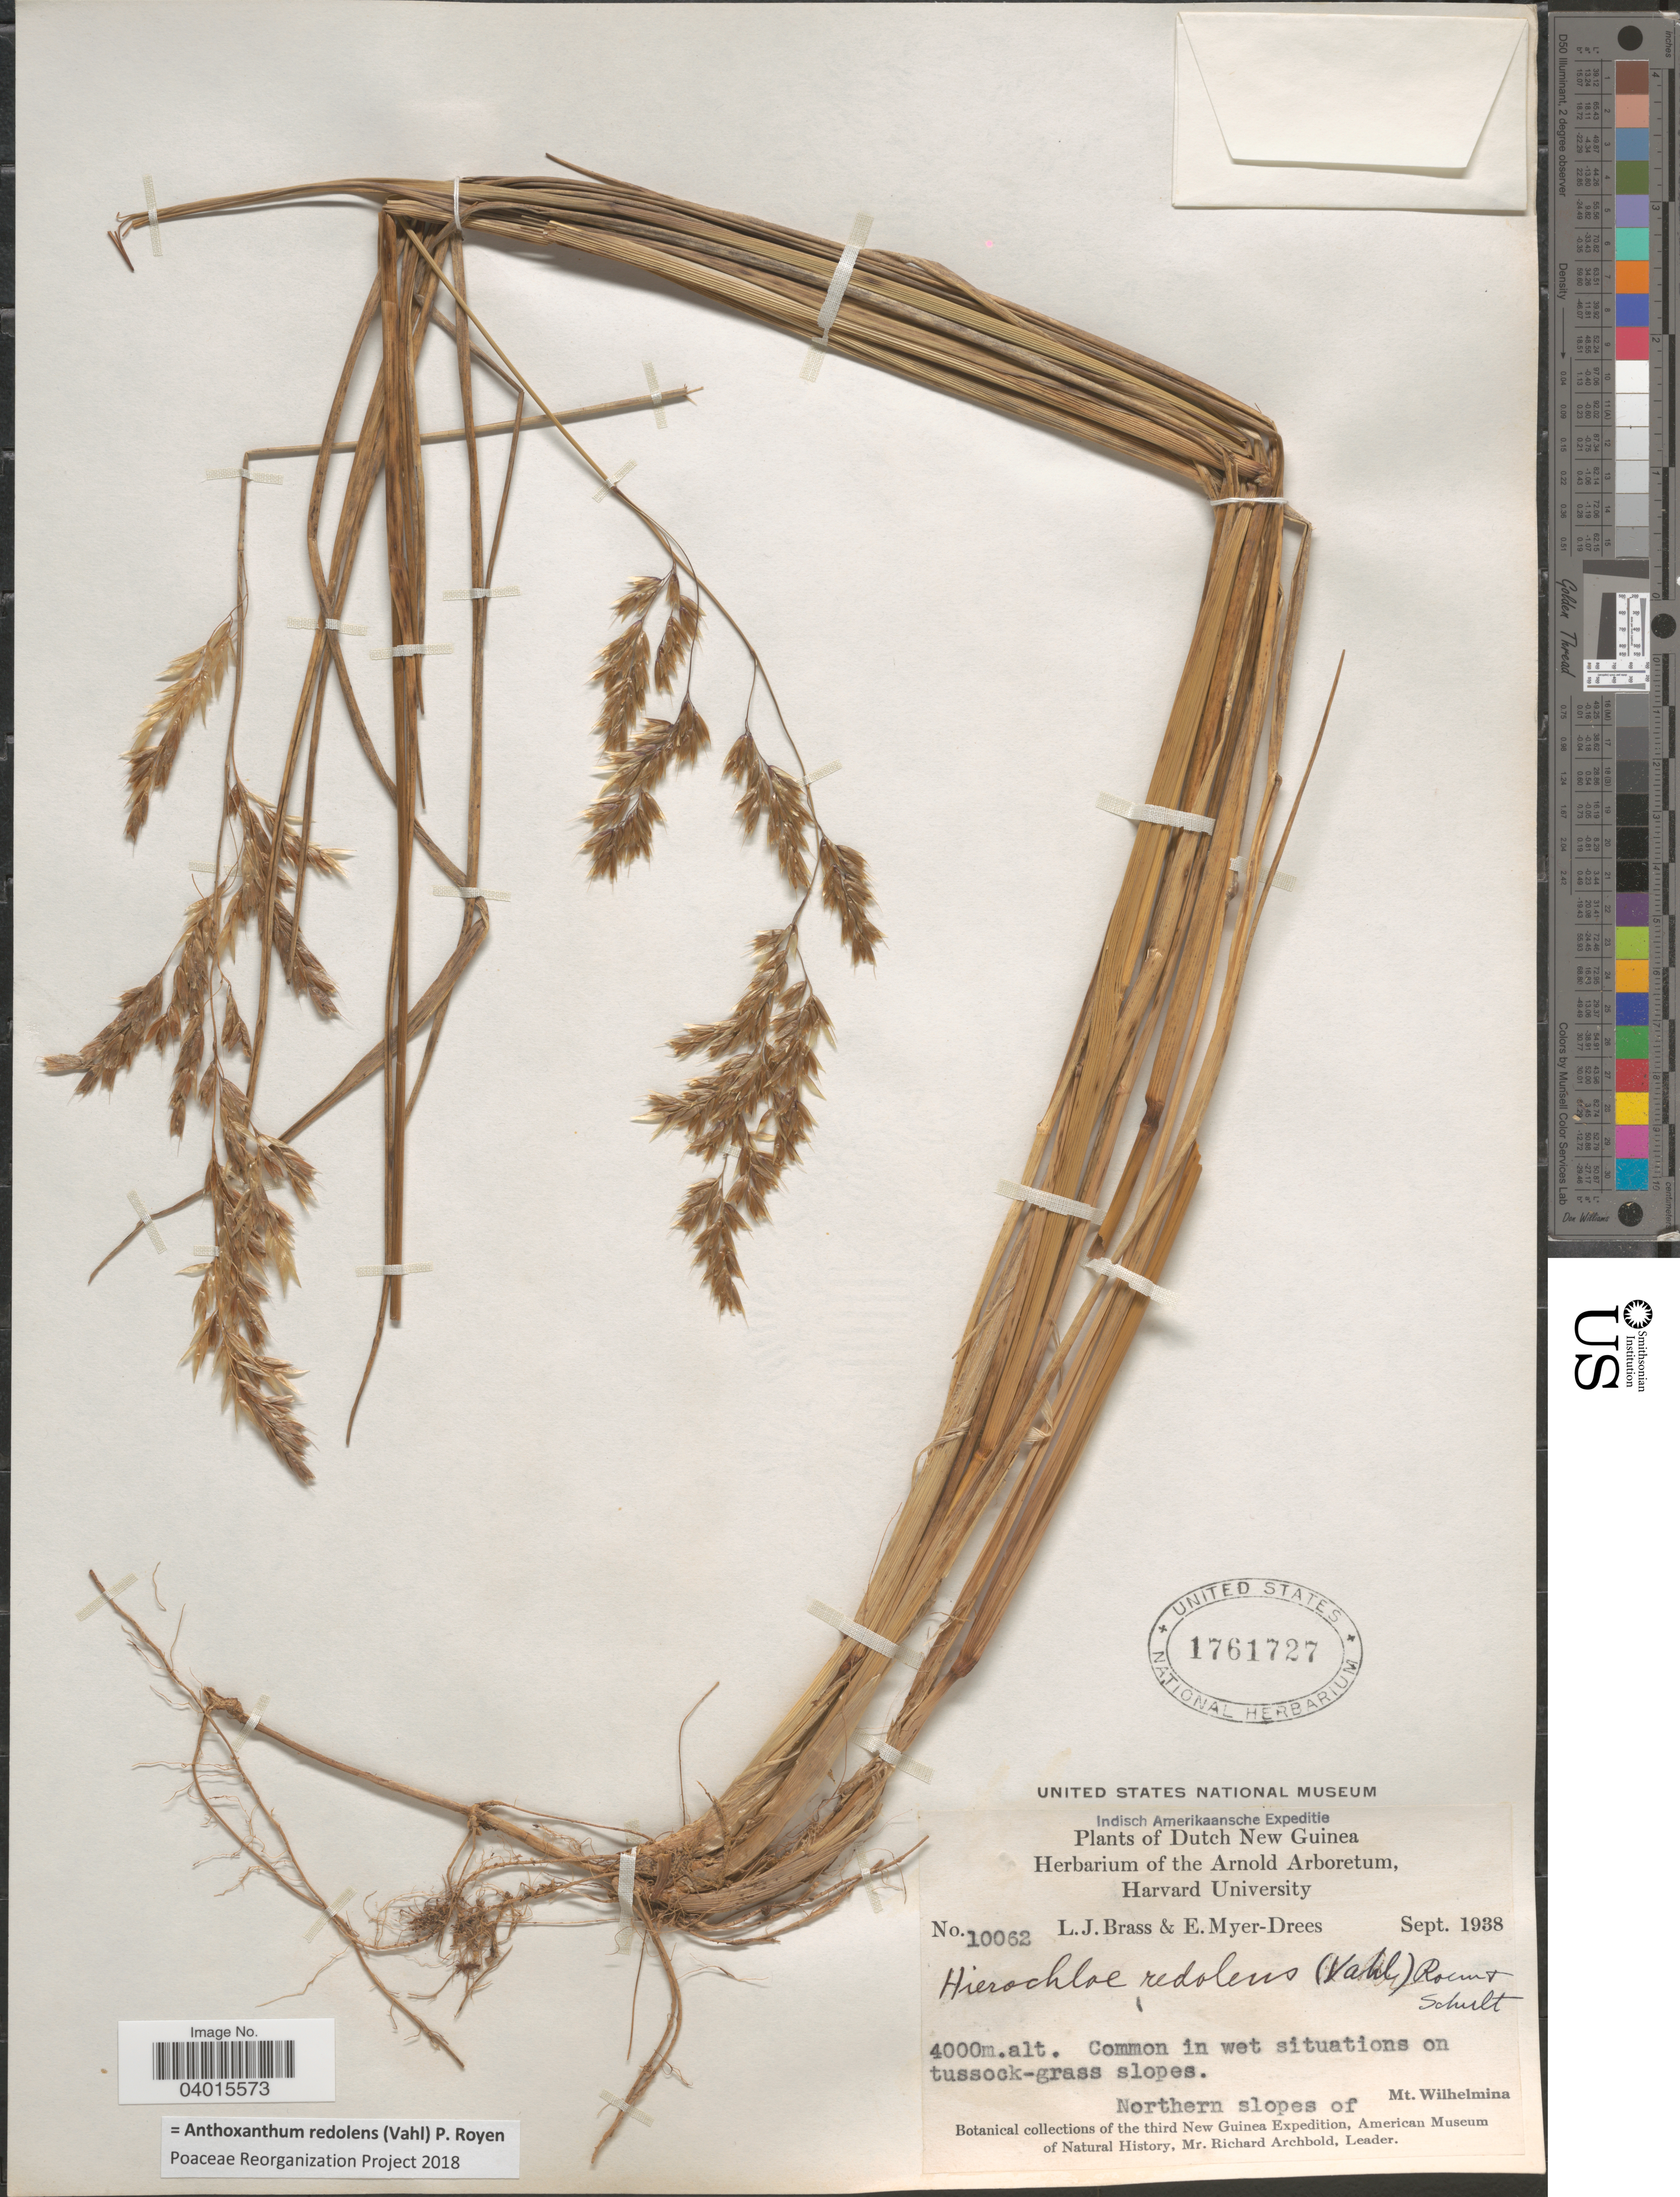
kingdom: Plantae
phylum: Tracheophyta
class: Liliopsida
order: Poales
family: Poaceae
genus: Anthoxanthum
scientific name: Anthoxanthum redolens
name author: (Vahl) P. Royen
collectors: L. J. Brass & E. Myer-Drees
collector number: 10062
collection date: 1938-09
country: Indonesia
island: New Guinea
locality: Dutch New Guinea. Northern slopes of Mt. Wilhelmina.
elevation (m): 4000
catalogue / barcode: US 1761727